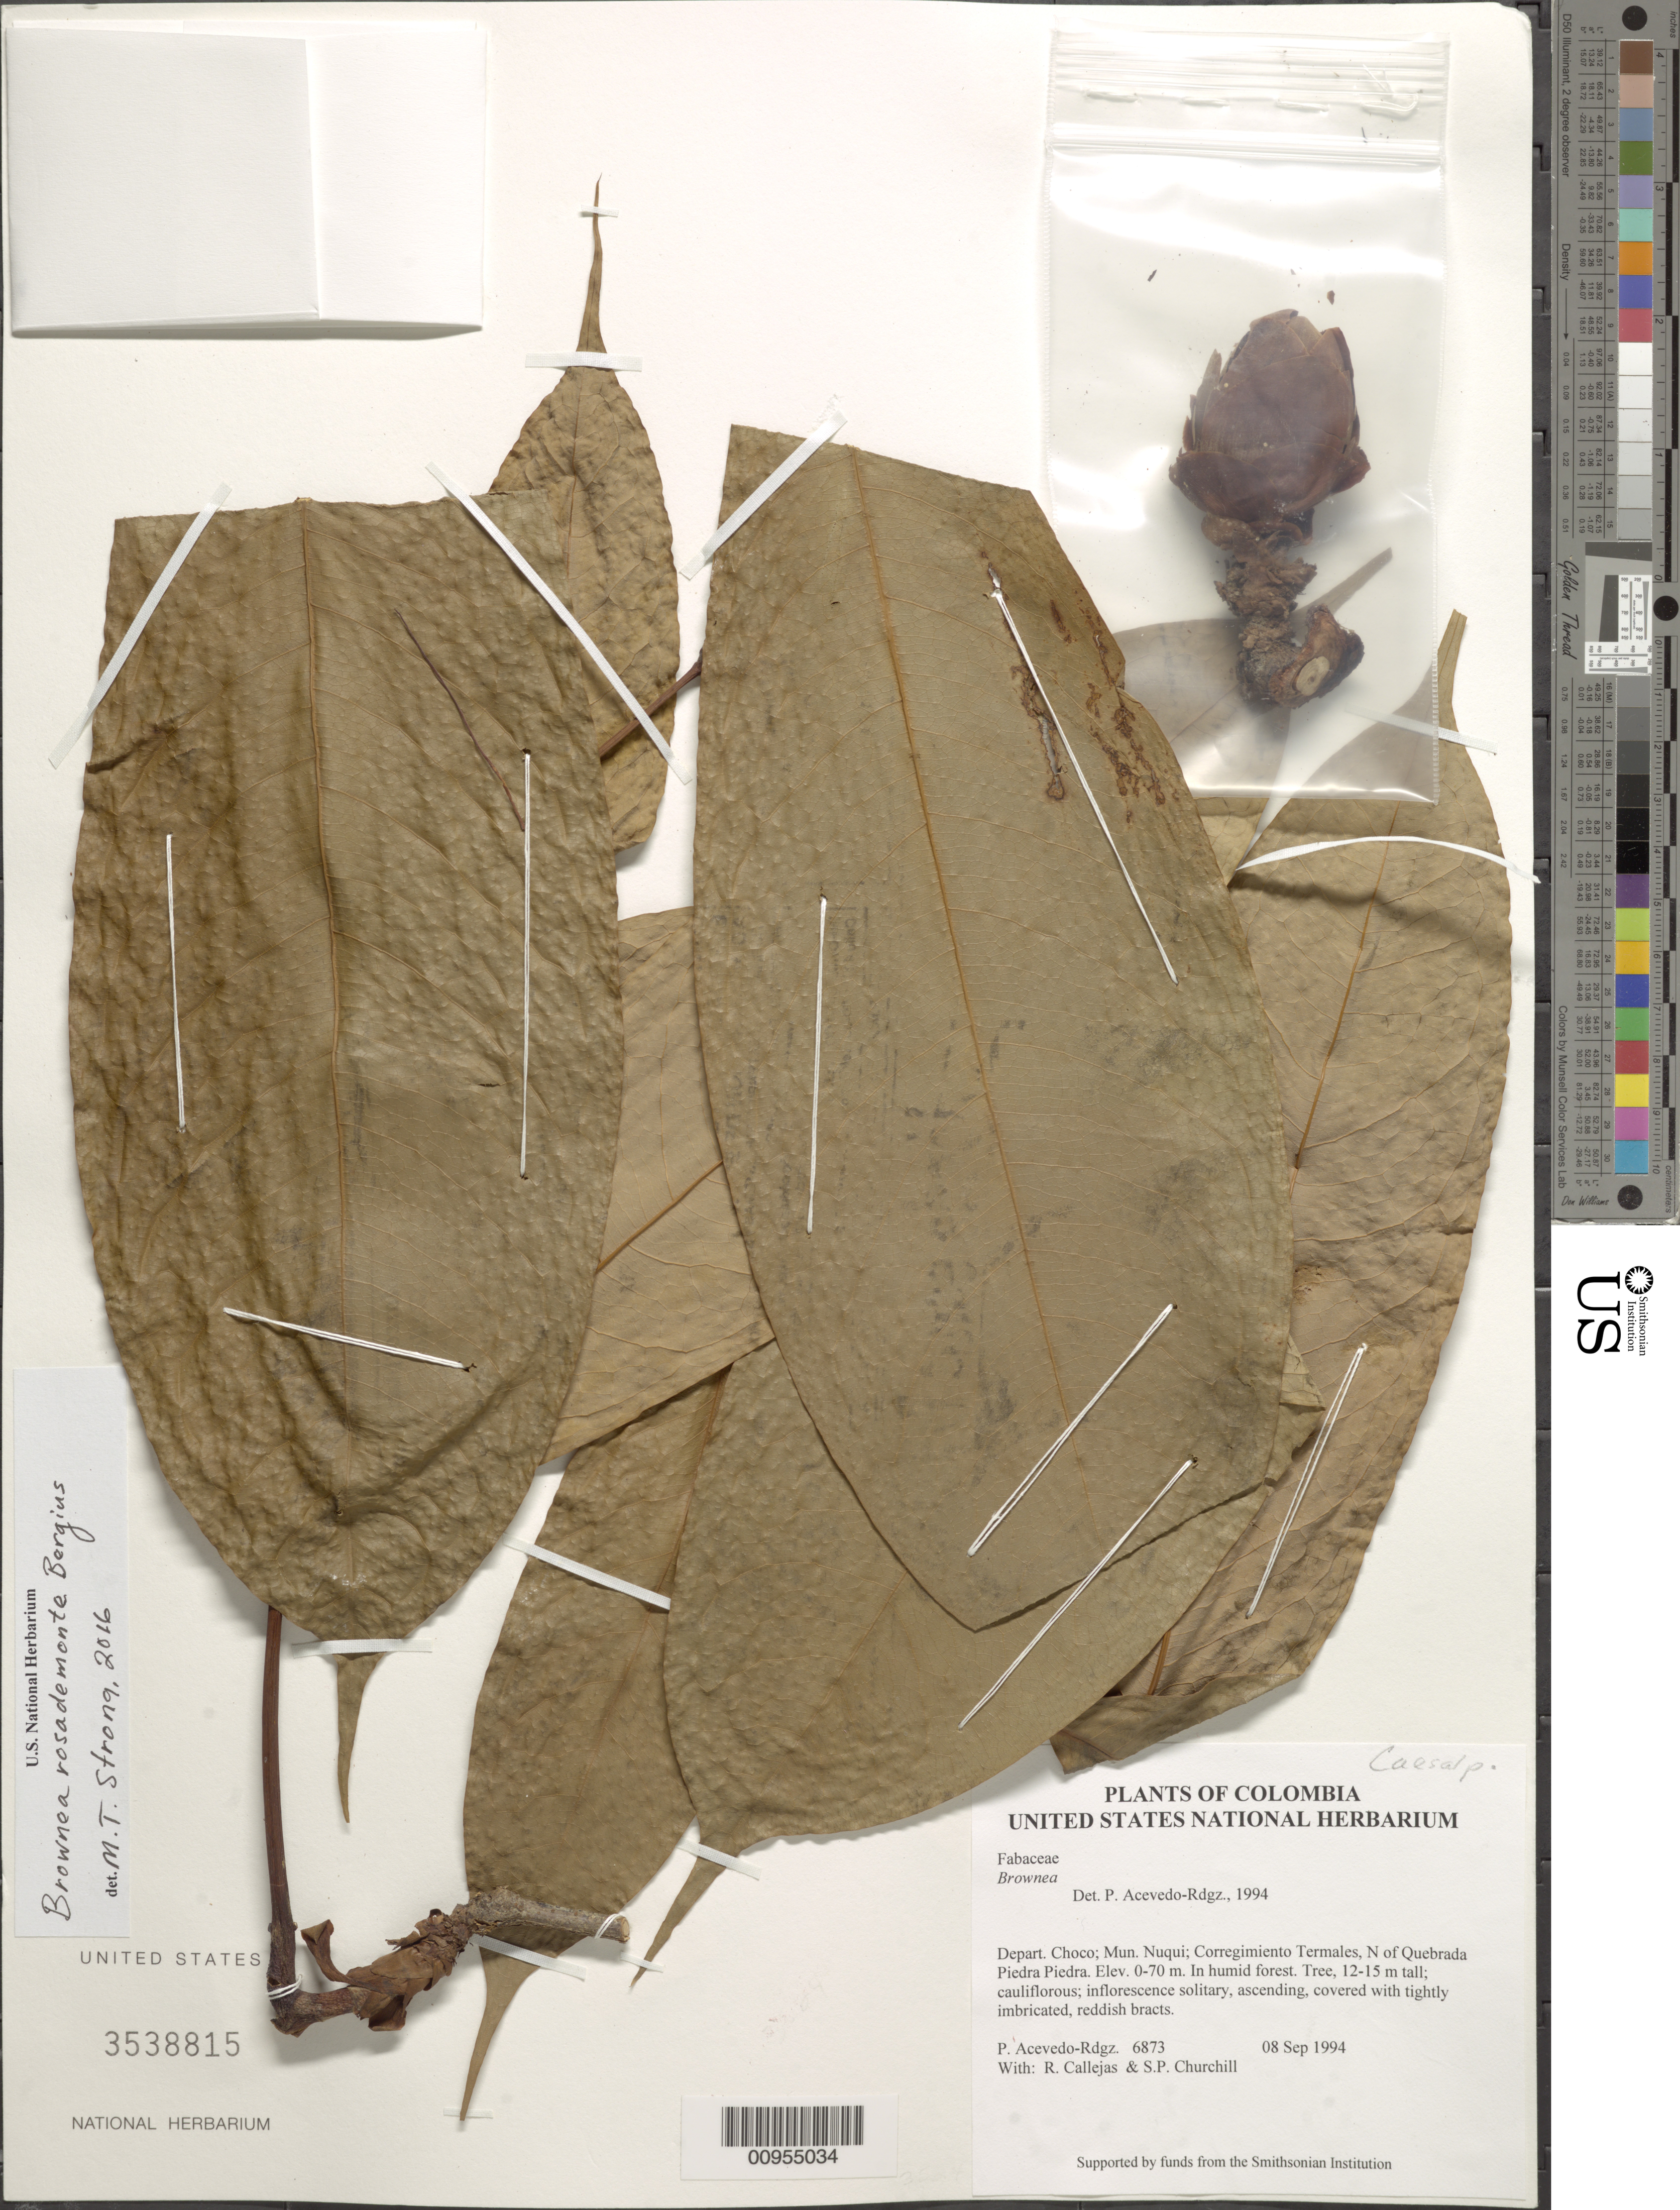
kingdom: Plantae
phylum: Tracheophyta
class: Magnoliopsida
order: Fabales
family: Fabaceae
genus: Brownea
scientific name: Brownea rosa-de-monte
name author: P.J. Bergius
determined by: Strong, M. T., (US), Smithsonian Institution - National Museum of Natural History (UNITED STATES)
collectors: P. Acevedo-Rodr., R. Callejas & S. Churchill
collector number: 6873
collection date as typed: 08 Sep 1994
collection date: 1994-09-08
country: Colombia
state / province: Chocó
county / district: Nuqui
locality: Depart. Choco; Mun. Nuqui; Corregimiento Termales, N of Quebrada Piedra Piedra.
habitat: In humid forest.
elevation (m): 0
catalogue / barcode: US 3538815